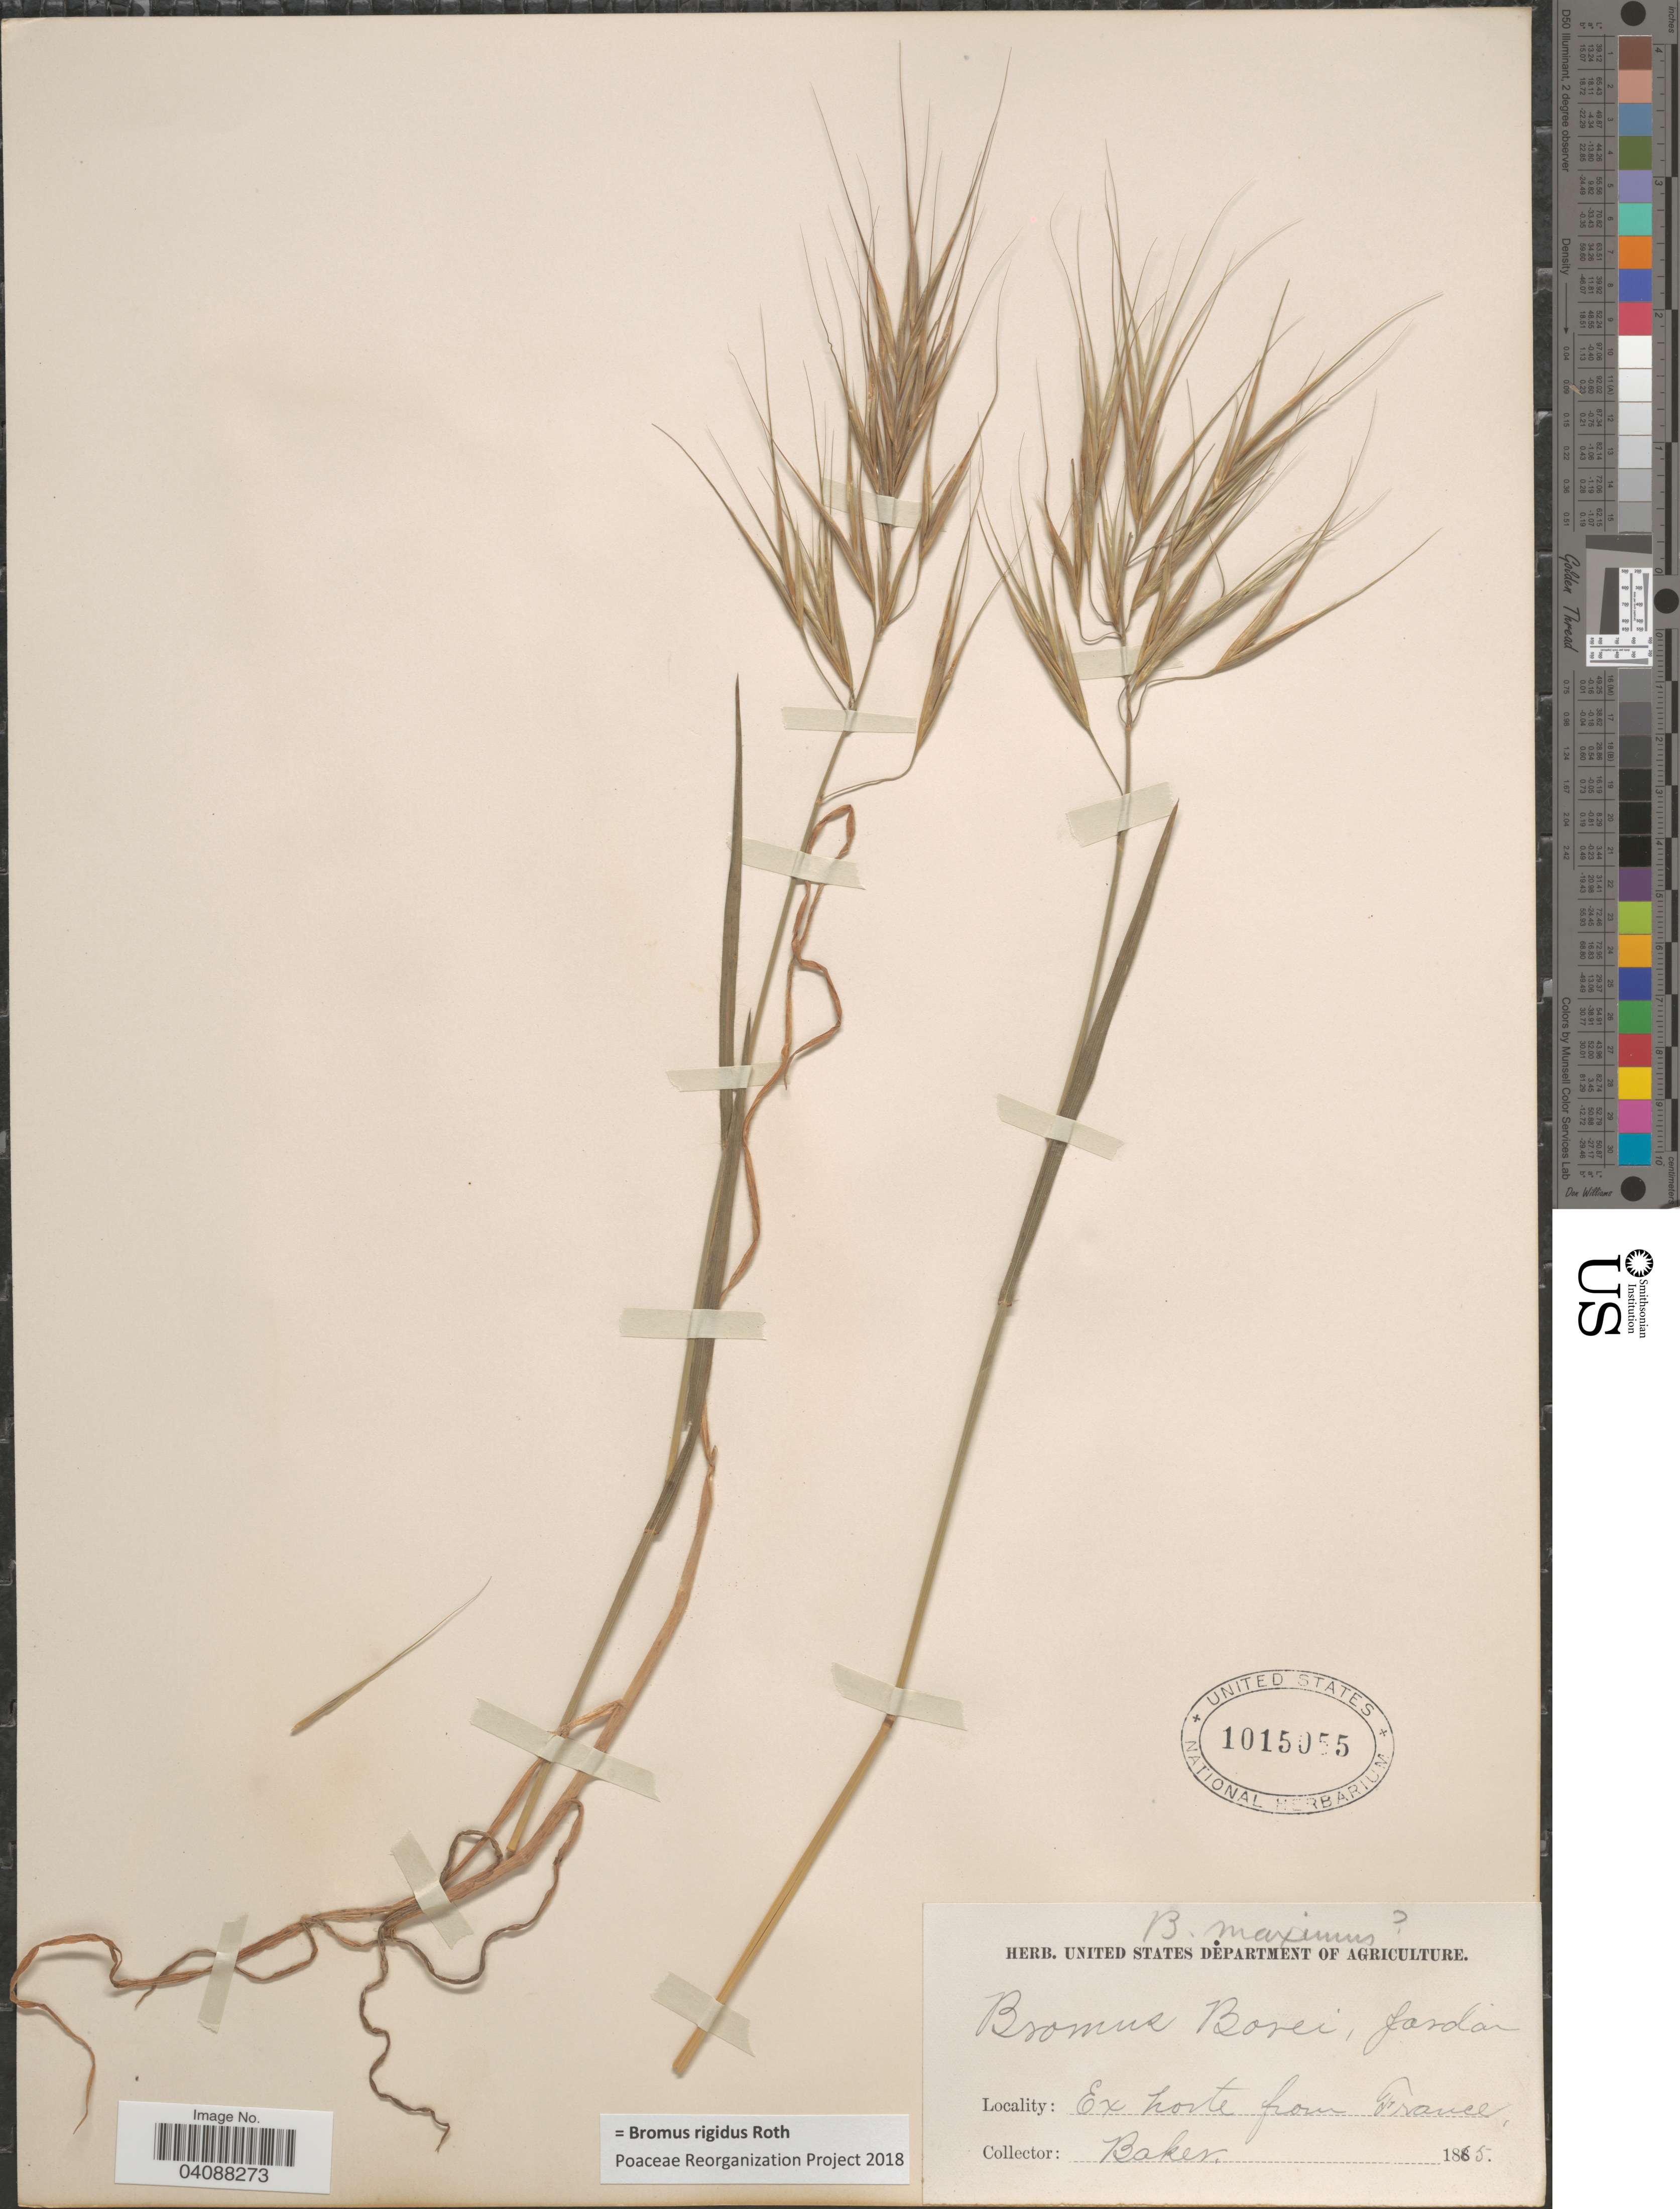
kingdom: Plantae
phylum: Tracheophyta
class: Liliopsida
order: Poales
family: Poaceae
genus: Bromus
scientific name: Bromus rigidus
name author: Roth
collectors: -- Baker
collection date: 1865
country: France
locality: Ex horte from France.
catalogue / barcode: US 1015055